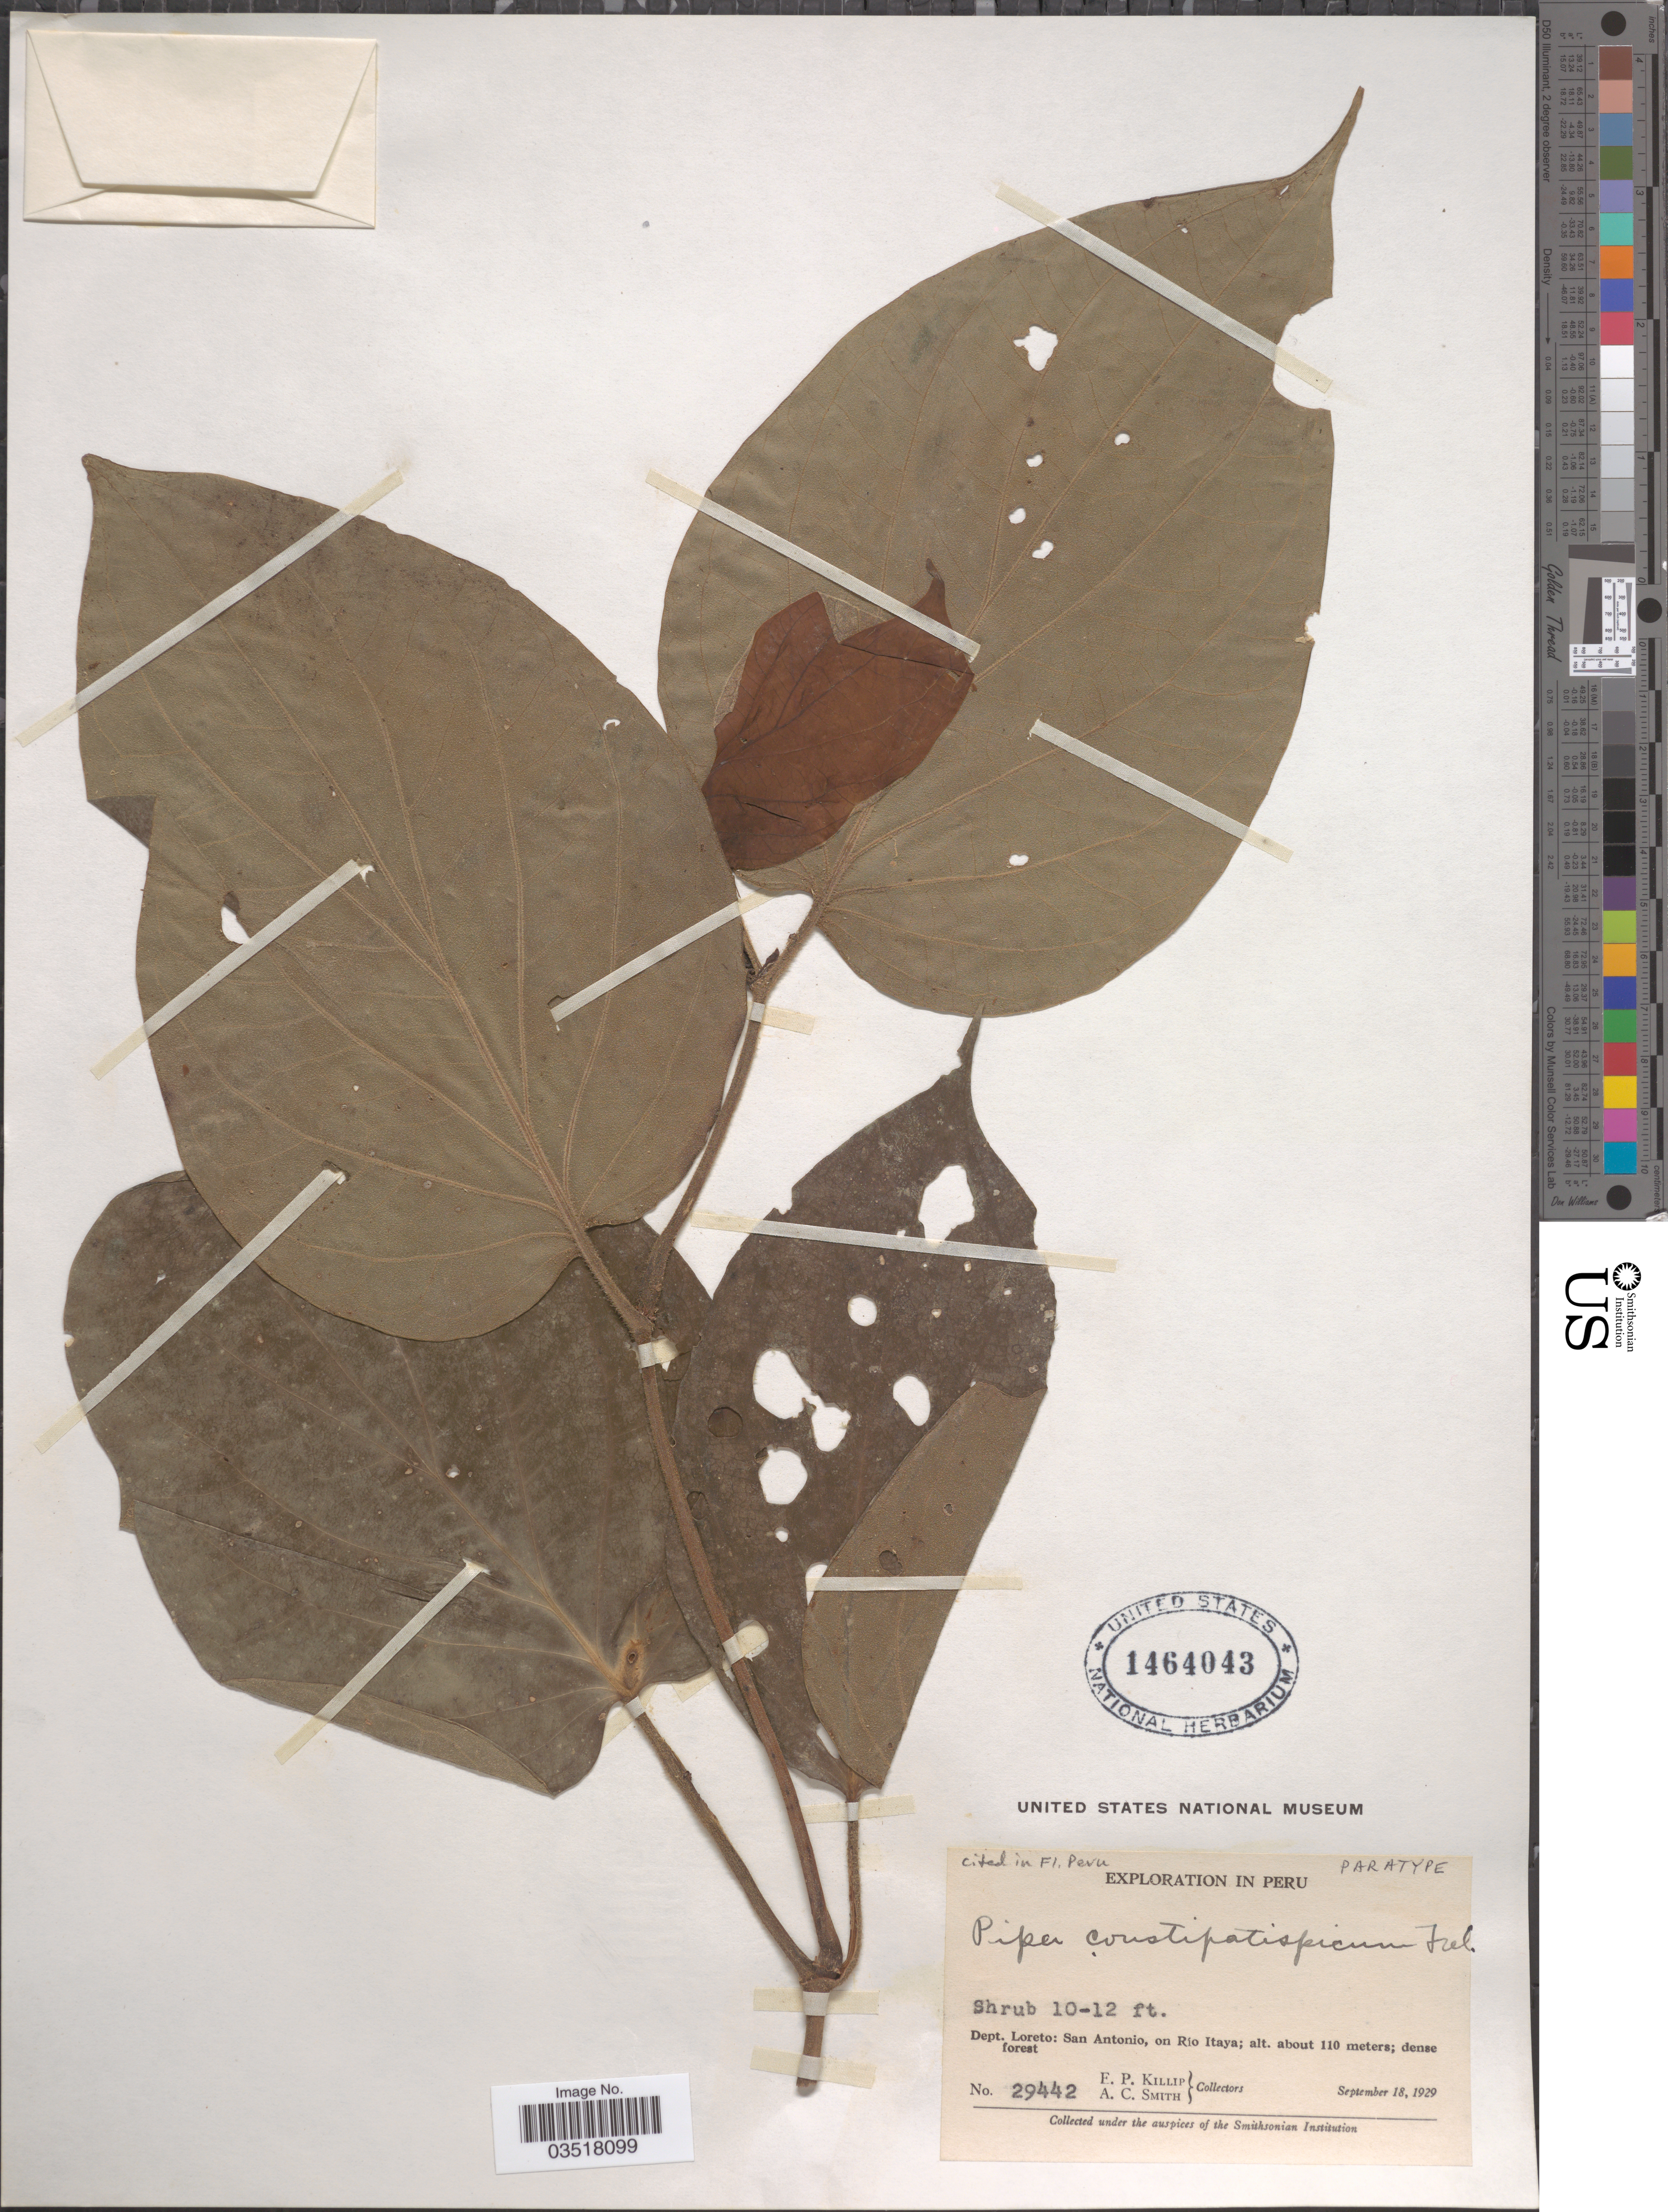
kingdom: Plantae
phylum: Tracheophyta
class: Magnoliopsida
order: Piperales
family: Piperaceae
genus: Piper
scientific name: Piper constipatispicum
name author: Trel. in J.F. Macbr.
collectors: E. P. Killip & A. C. Smith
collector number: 29442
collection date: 1929-09-18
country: Peru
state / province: Loreto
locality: Dept. Loreto: San Antonio, on Río Itaya.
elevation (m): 110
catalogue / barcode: US 1464043